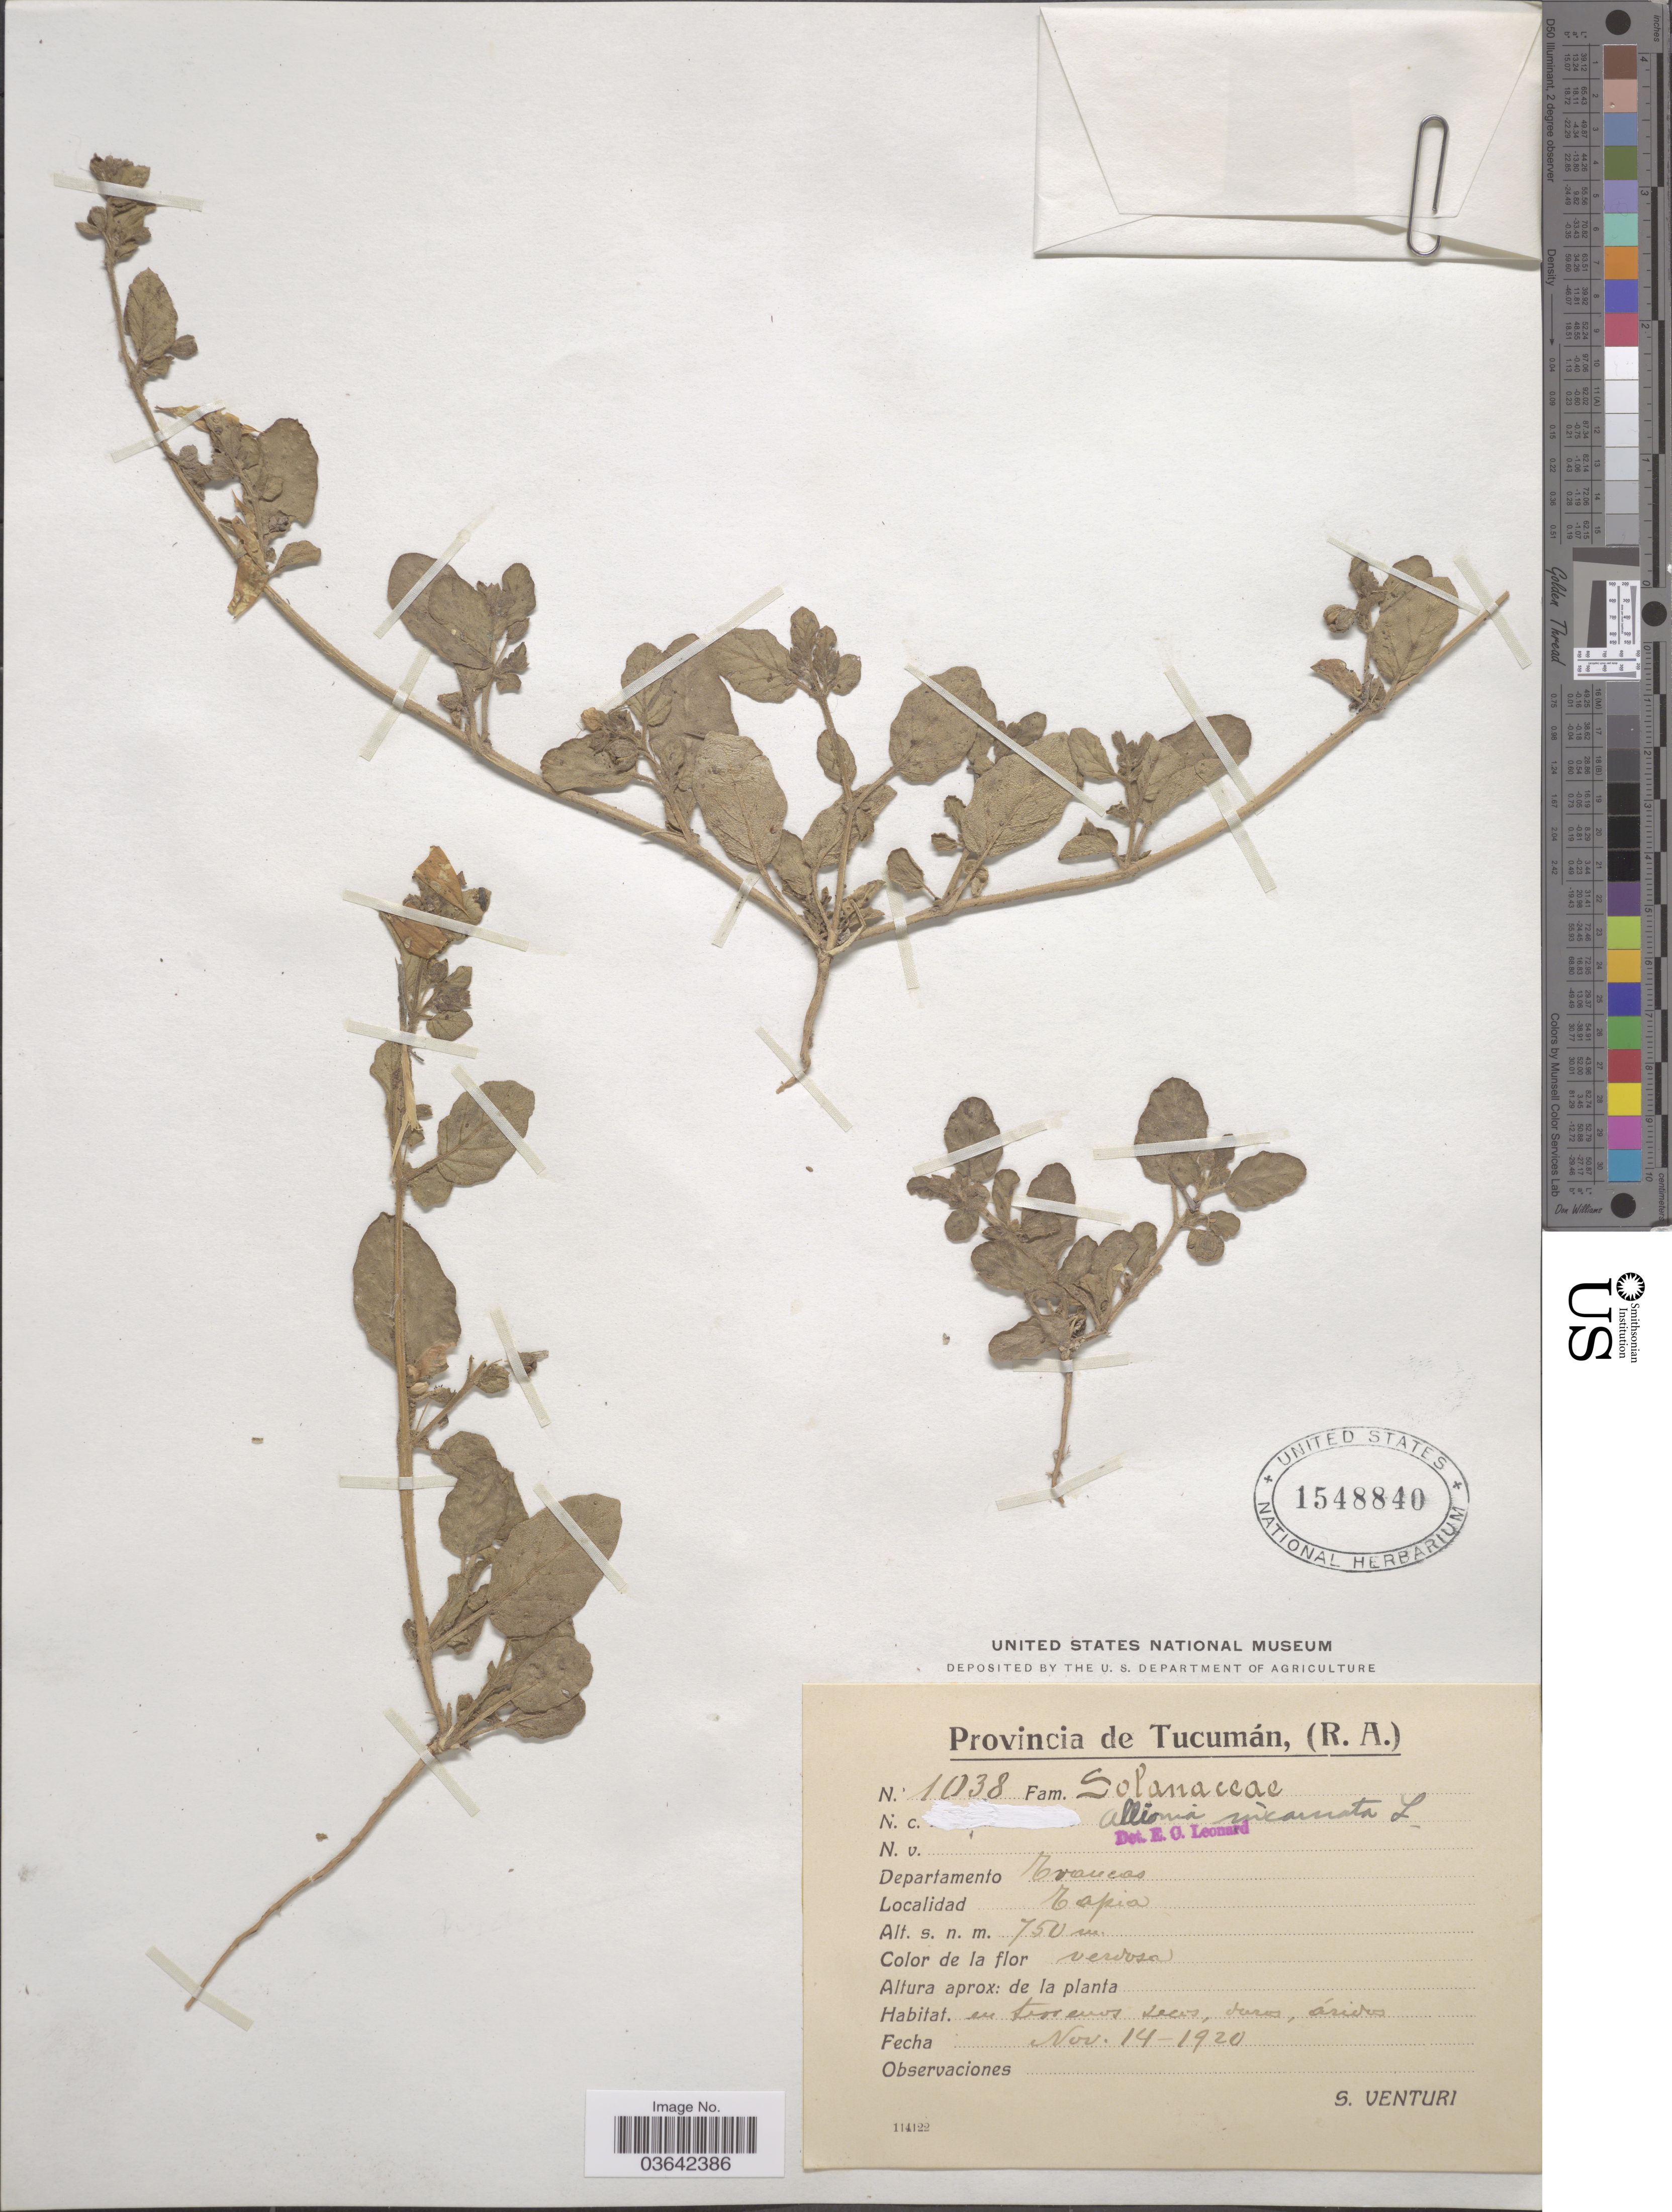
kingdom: Plantae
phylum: Tracheophyta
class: Magnoliopsida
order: Caryophyllales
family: Nyctaginaceae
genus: Allionia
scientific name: Allionia incarnata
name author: L.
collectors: S. Venturi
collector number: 1038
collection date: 1920-11-14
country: Argentina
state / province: Tucuman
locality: Departamento Trancas. Capia.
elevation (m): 750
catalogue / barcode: US 1548840